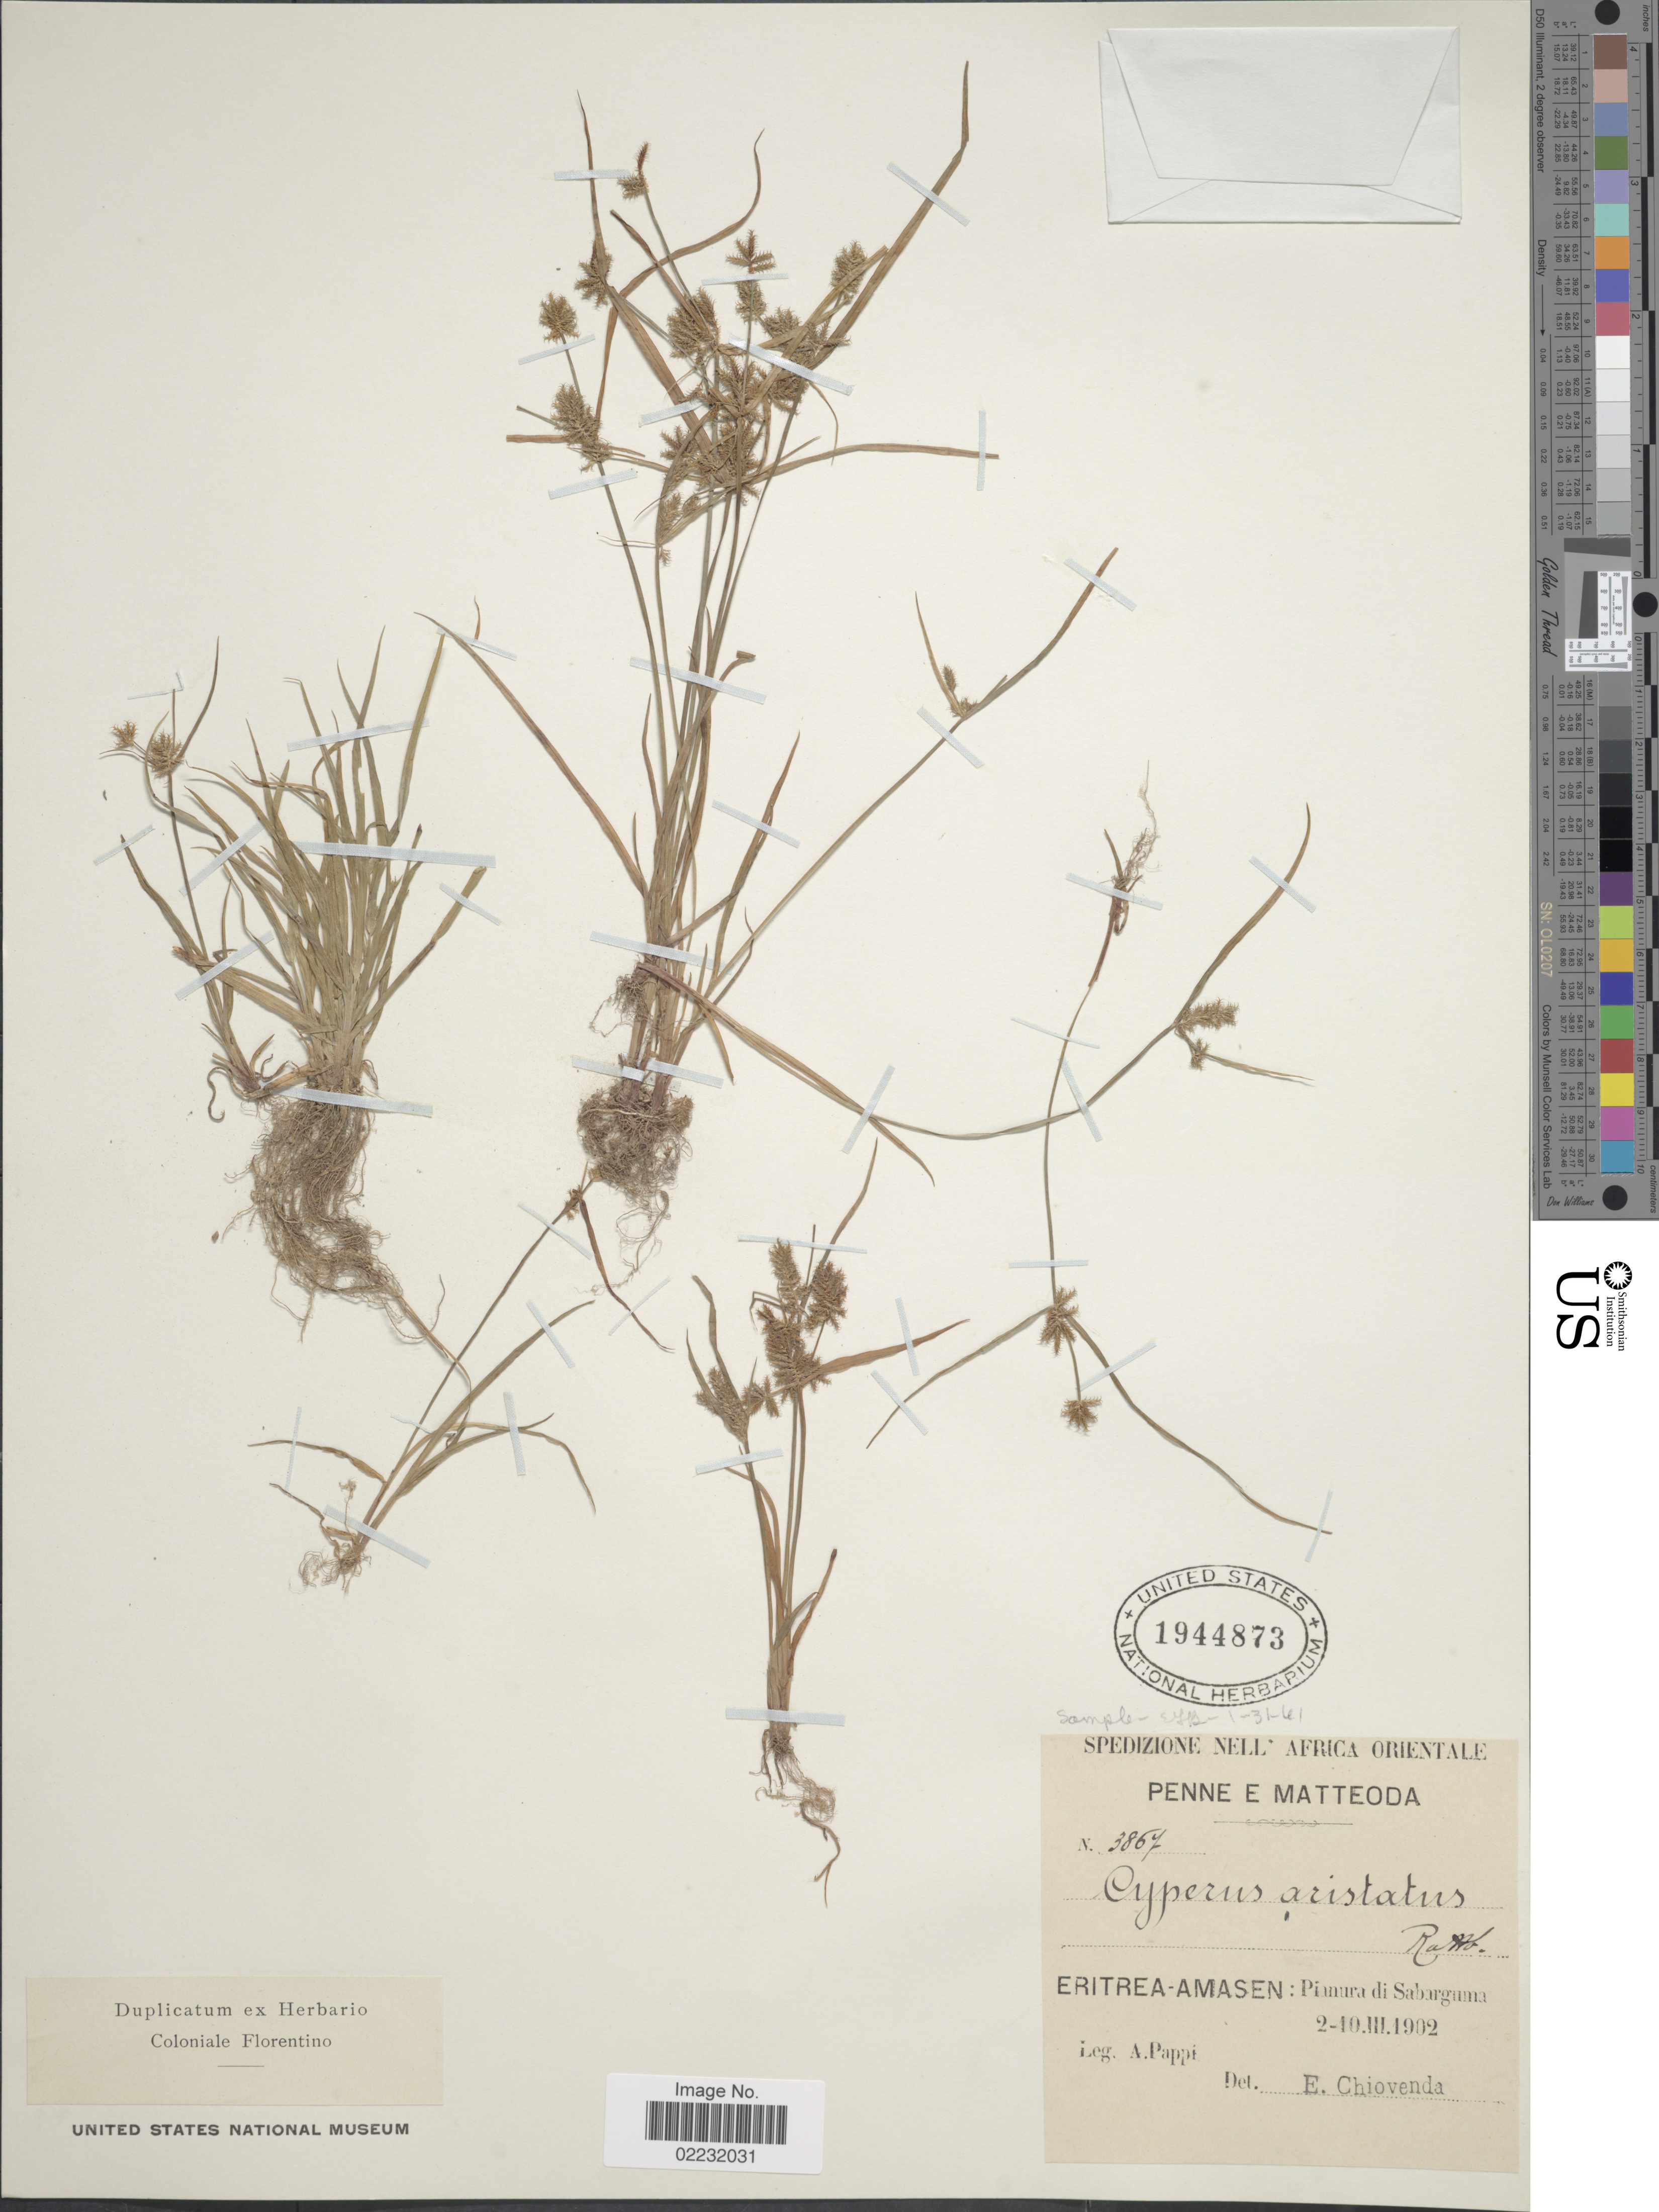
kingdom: Plantae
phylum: Tracheophyta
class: Liliopsida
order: Poales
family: Cyperaceae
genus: Cyperus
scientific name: Cyperus squarrosus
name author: L.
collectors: A. Pappi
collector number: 3867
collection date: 1902-03-02/1902-03-10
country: Eritrea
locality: Eristrea-Amasen: Piamura di Sabarguma, Penne E Matteoda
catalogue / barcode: US 1944873